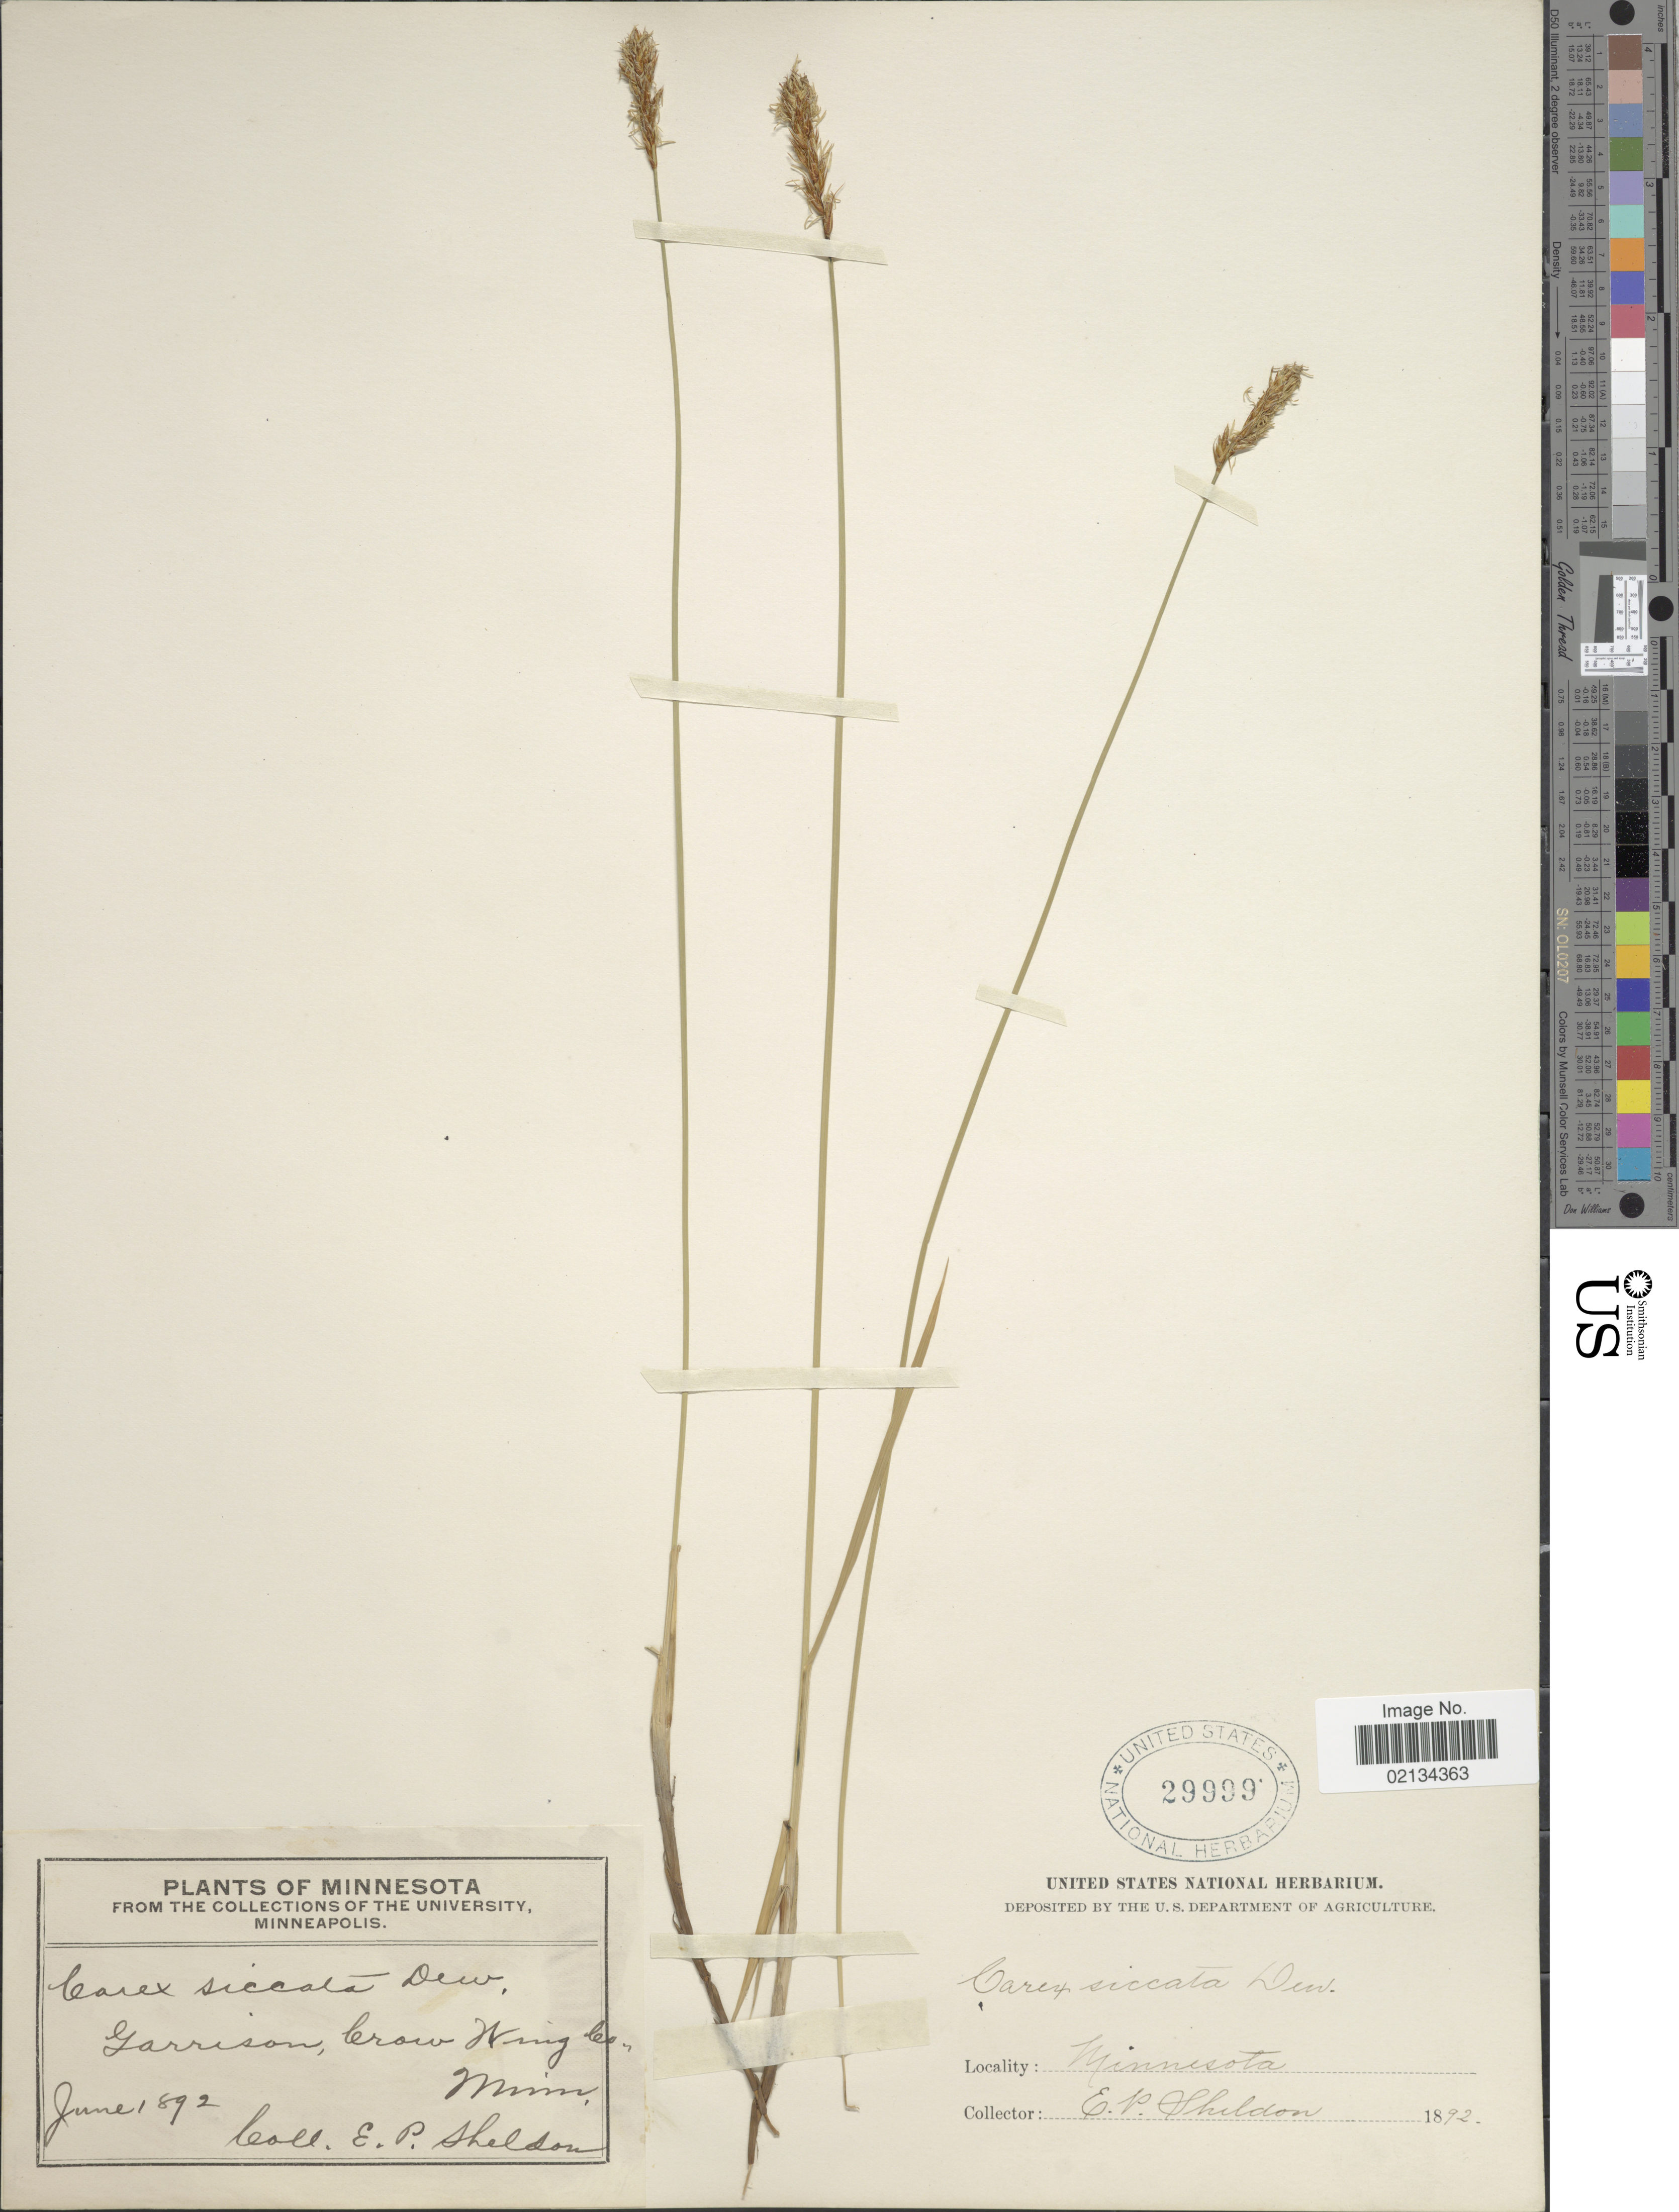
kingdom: Plantae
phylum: Tracheophyta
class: Liliopsida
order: Poales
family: Cyperaceae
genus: Carex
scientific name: Carex siccata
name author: Dewey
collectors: E. P. Sheldon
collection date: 1892-06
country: United States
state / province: Minnesota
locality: Garrison, Crow Wing Co.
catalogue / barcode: US 29999